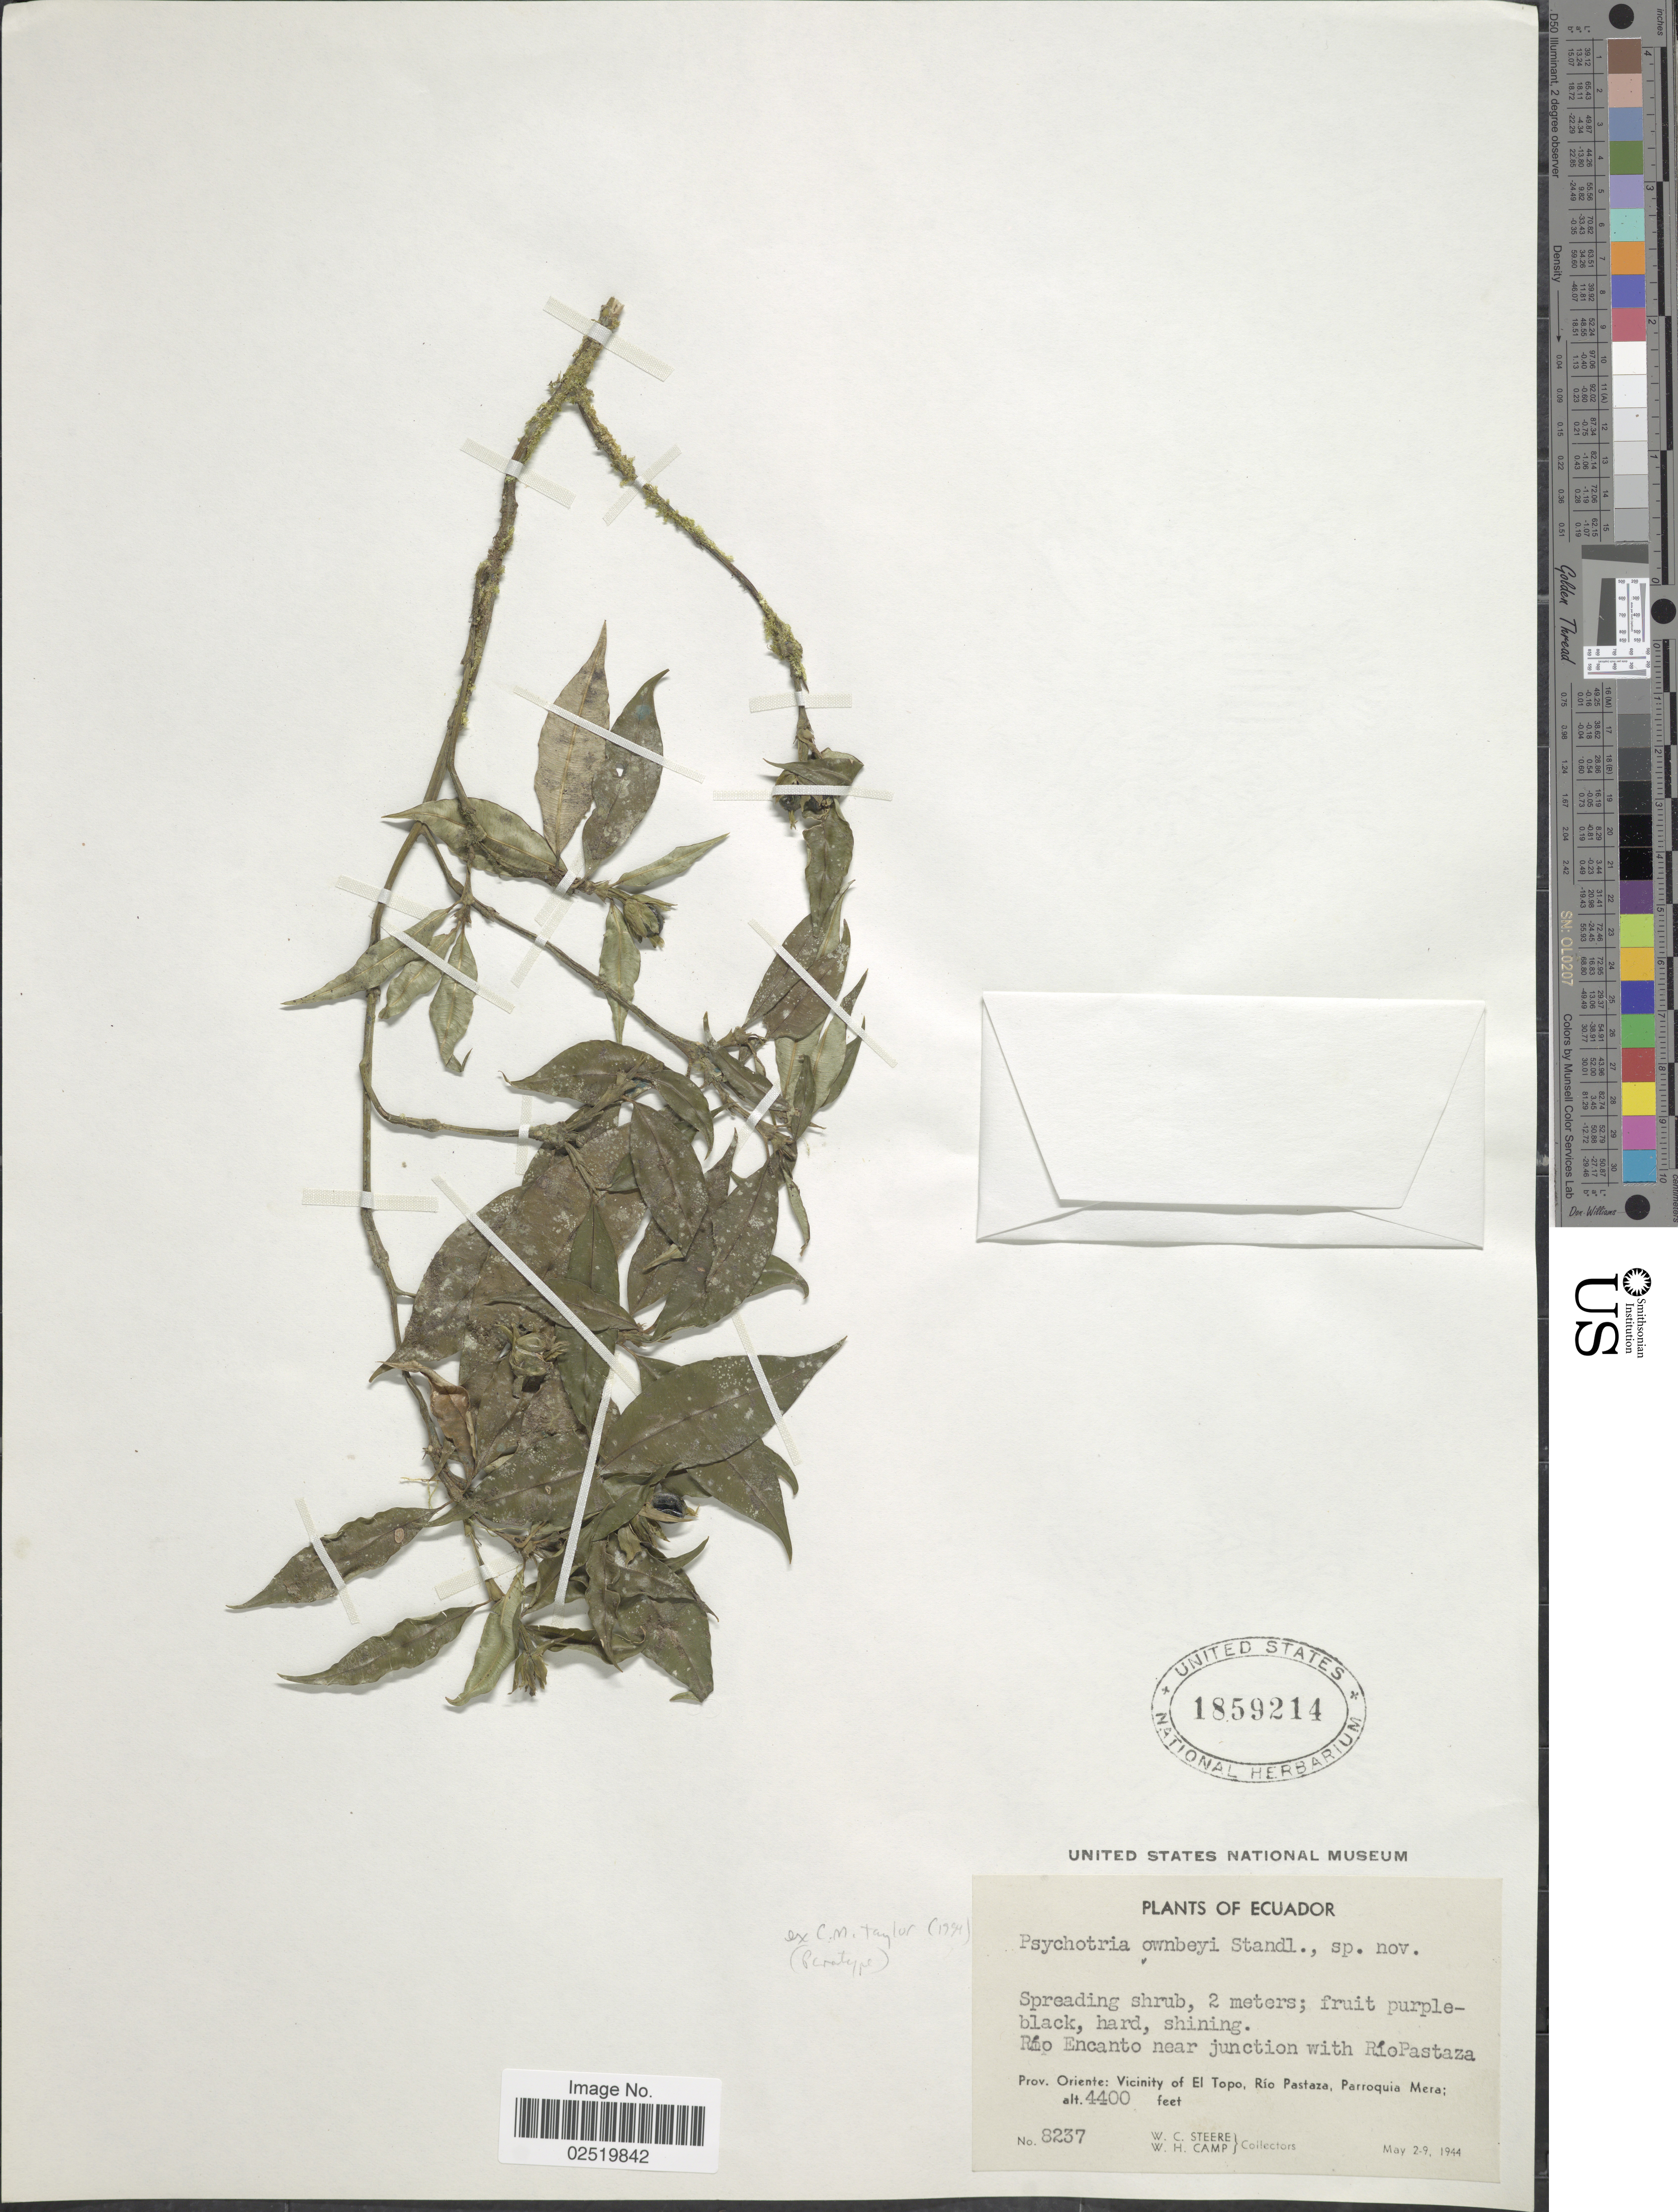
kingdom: Plantae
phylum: Tracheophyta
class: Magnoliopsida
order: Gentianales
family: Rubiaceae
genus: Psychotria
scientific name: Psychotria ownbeyi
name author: Standl. ex C.M. Taylor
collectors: W. C. Steere & W. H. Camp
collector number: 8237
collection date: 1944-05-02/1944-05-09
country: Ecuador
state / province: Pastaza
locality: Prov. Oriente; Vicinity of El Topo, Rio Pastaza, Parroquia Mera. Rio Encanto near junction with Rio Pastaza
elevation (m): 1341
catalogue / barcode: US 1859214